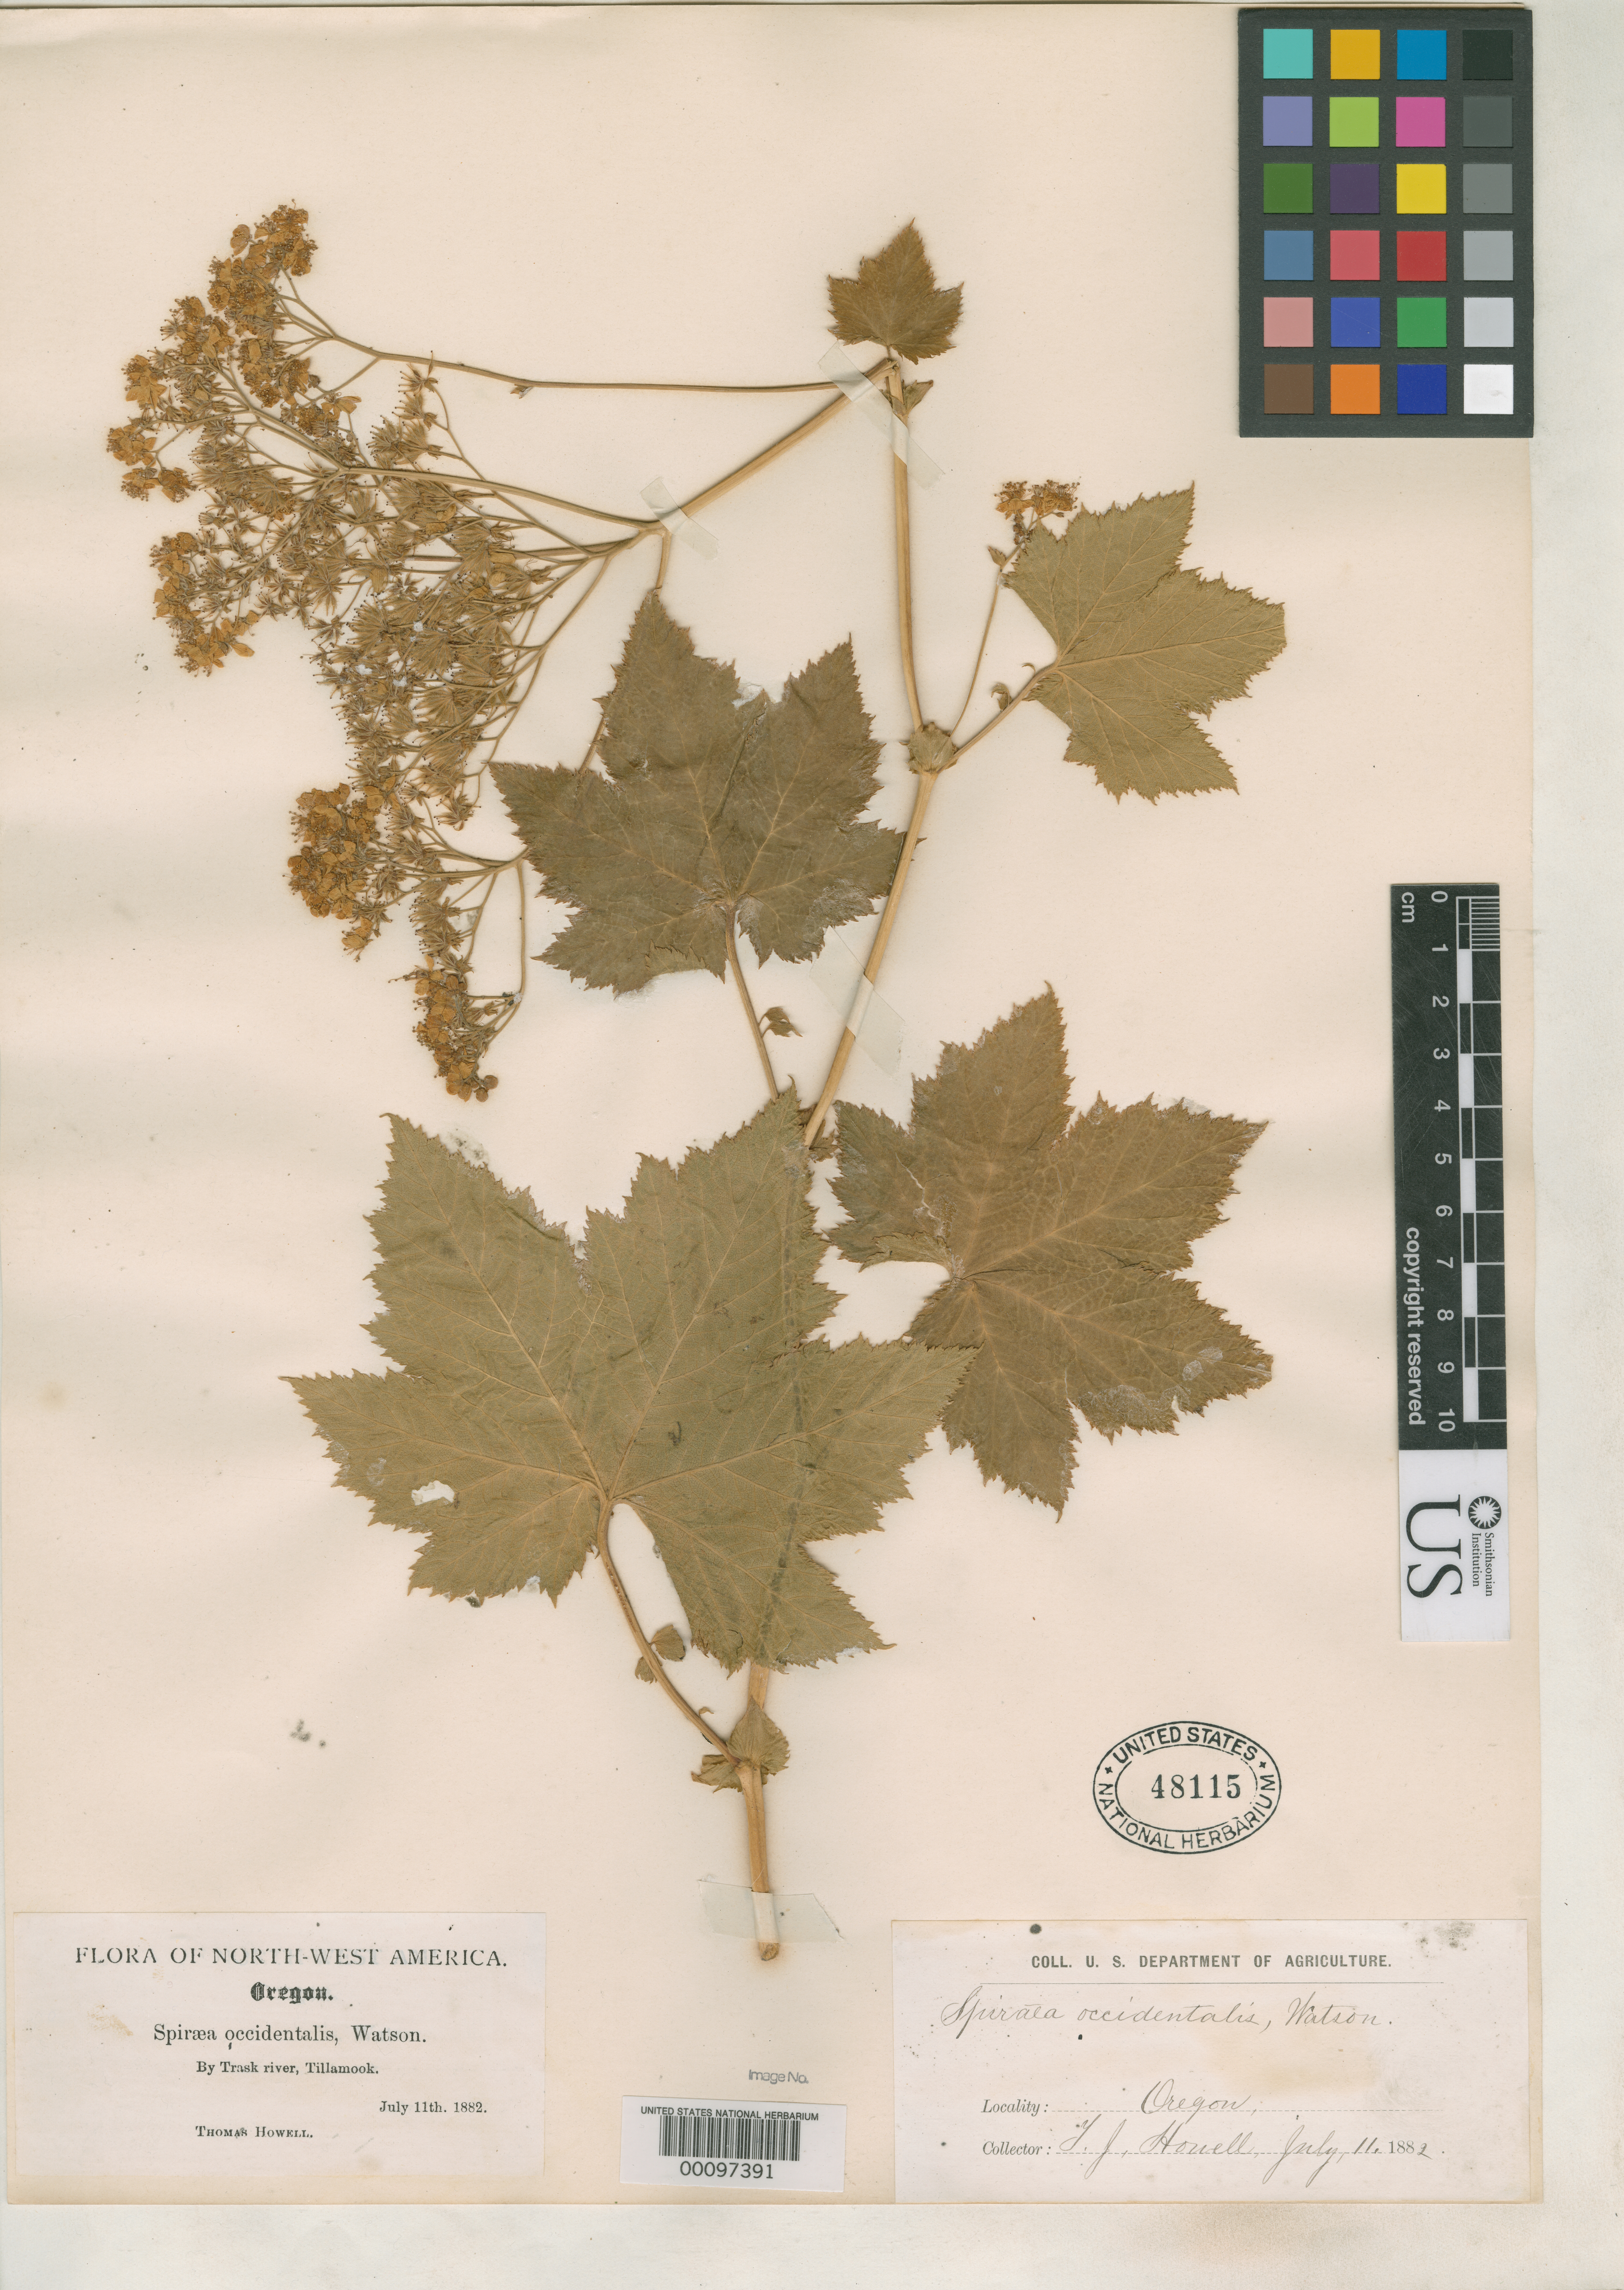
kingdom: Plantae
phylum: Tracheophyta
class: Magnoliopsida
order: Rosales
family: Rosaceae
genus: Spiraea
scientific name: Spiraea occidentalis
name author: S. Watson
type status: Type Collection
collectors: T. J. Howell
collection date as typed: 11 Jul 1882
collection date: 1882-07-11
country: United States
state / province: Oregon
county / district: Tillamook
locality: Trask River near Tillamook.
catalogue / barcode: US 48115